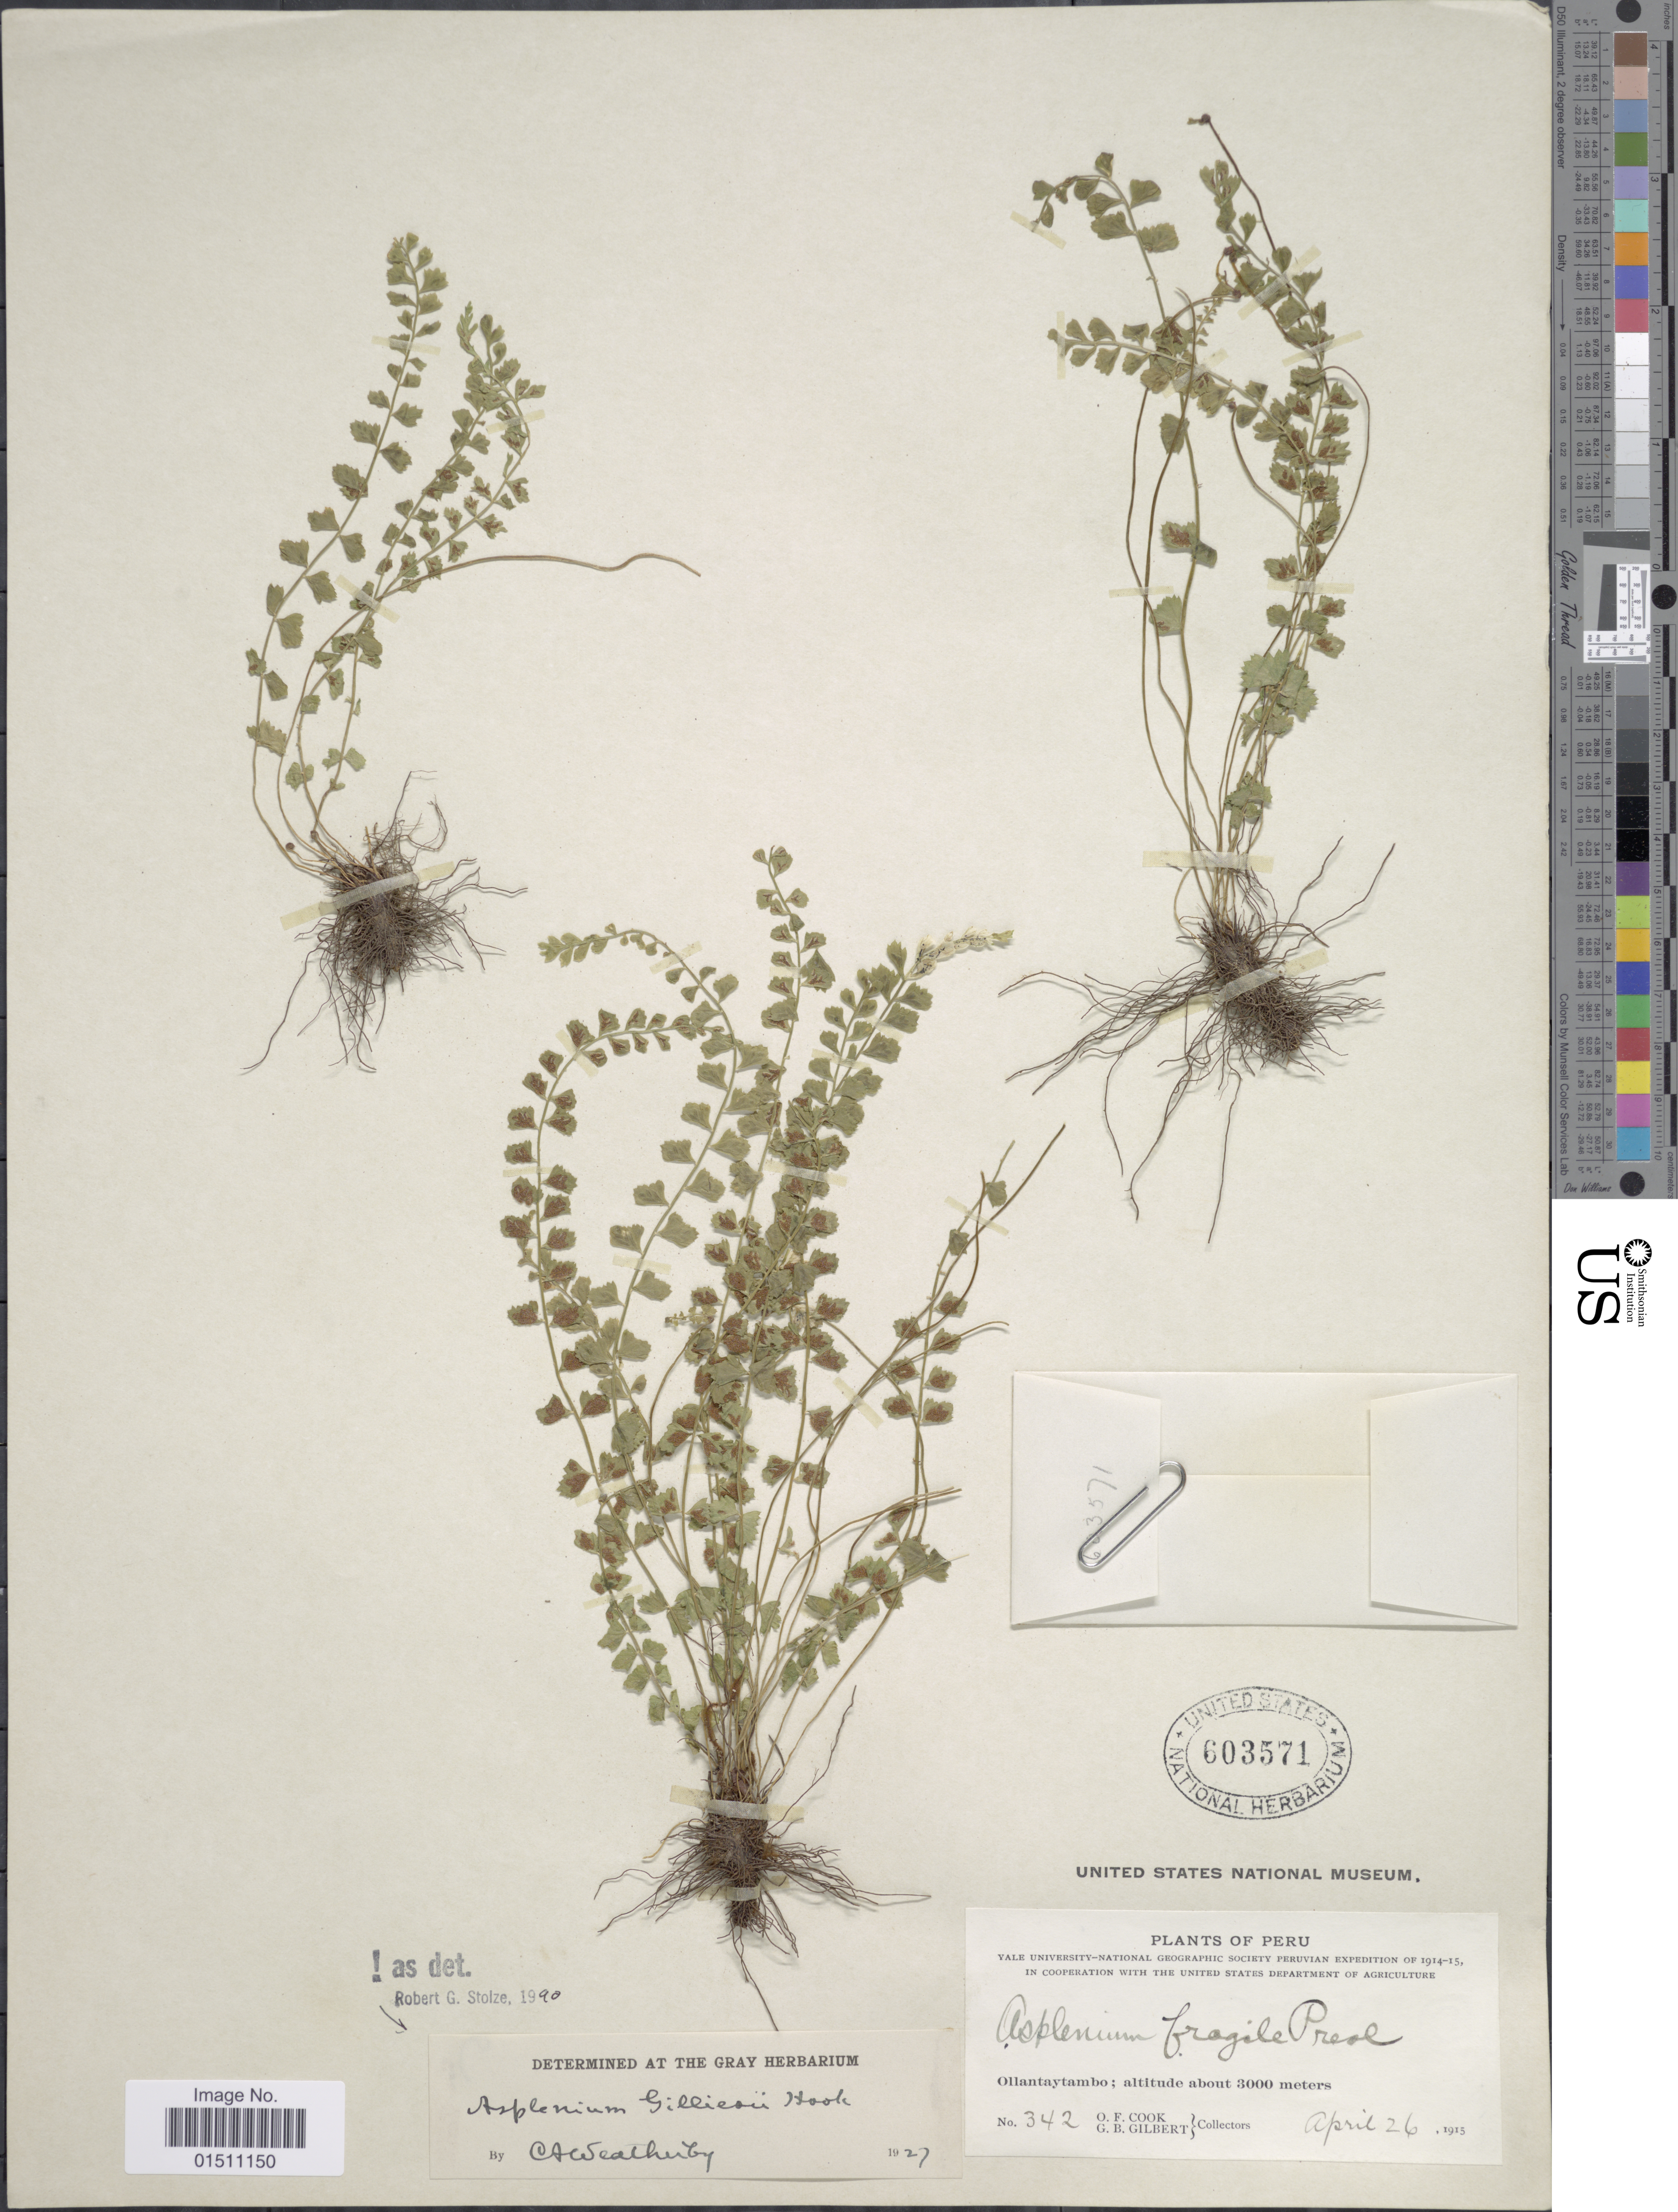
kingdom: Plantae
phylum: Tracheophyta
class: Polypodiopsida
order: Polypodiales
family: Aspleniaceae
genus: Asplenium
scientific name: Asplenium gilliesii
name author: Hook.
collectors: O. F. Cook & G. B. Gilbert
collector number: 342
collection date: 1915-04-26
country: Peru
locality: Peru, Ollantaytambo.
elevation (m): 3000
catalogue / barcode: US 603571